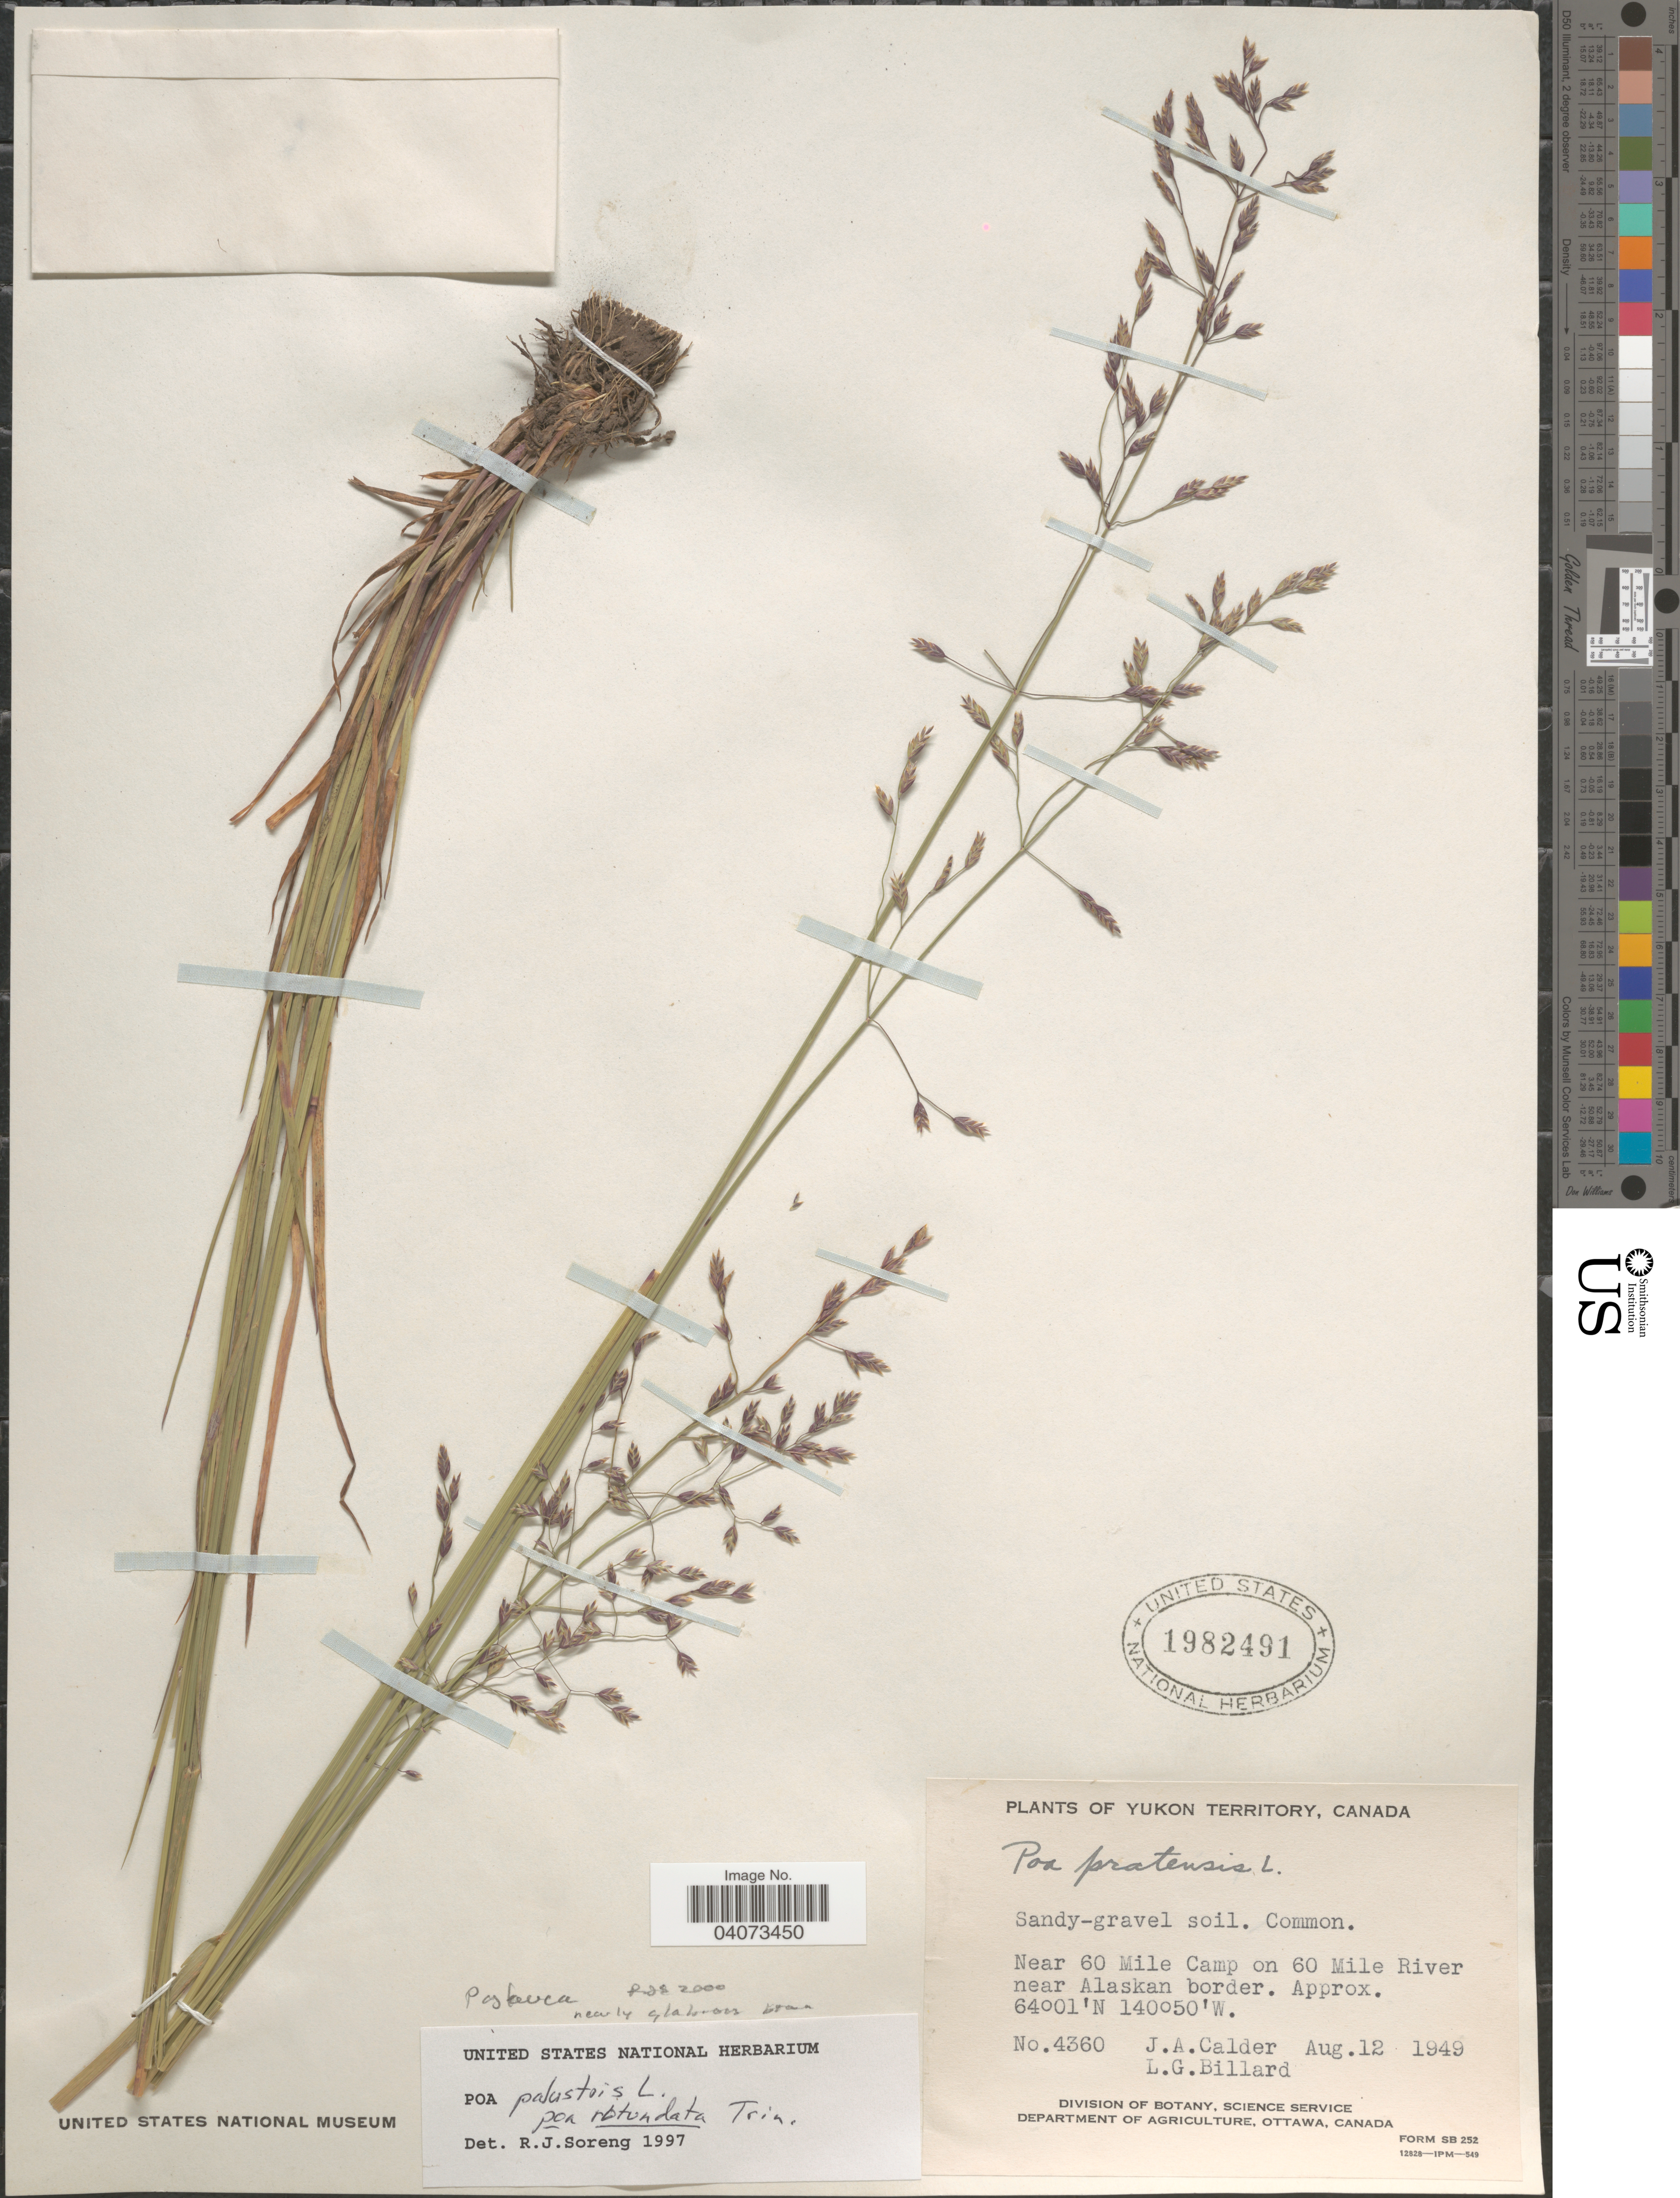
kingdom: Plantae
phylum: Tracheophyta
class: Liliopsida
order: Poales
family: Poaceae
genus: Poa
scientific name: Poa glauca fo. rotundata ined.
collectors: J. A. Calder & L. Billard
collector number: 4360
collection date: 1949-08-12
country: Canada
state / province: Yukon Territory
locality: Near 60 Mile Camp on 60 Mile River near Alaskan border.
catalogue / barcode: US 1982491